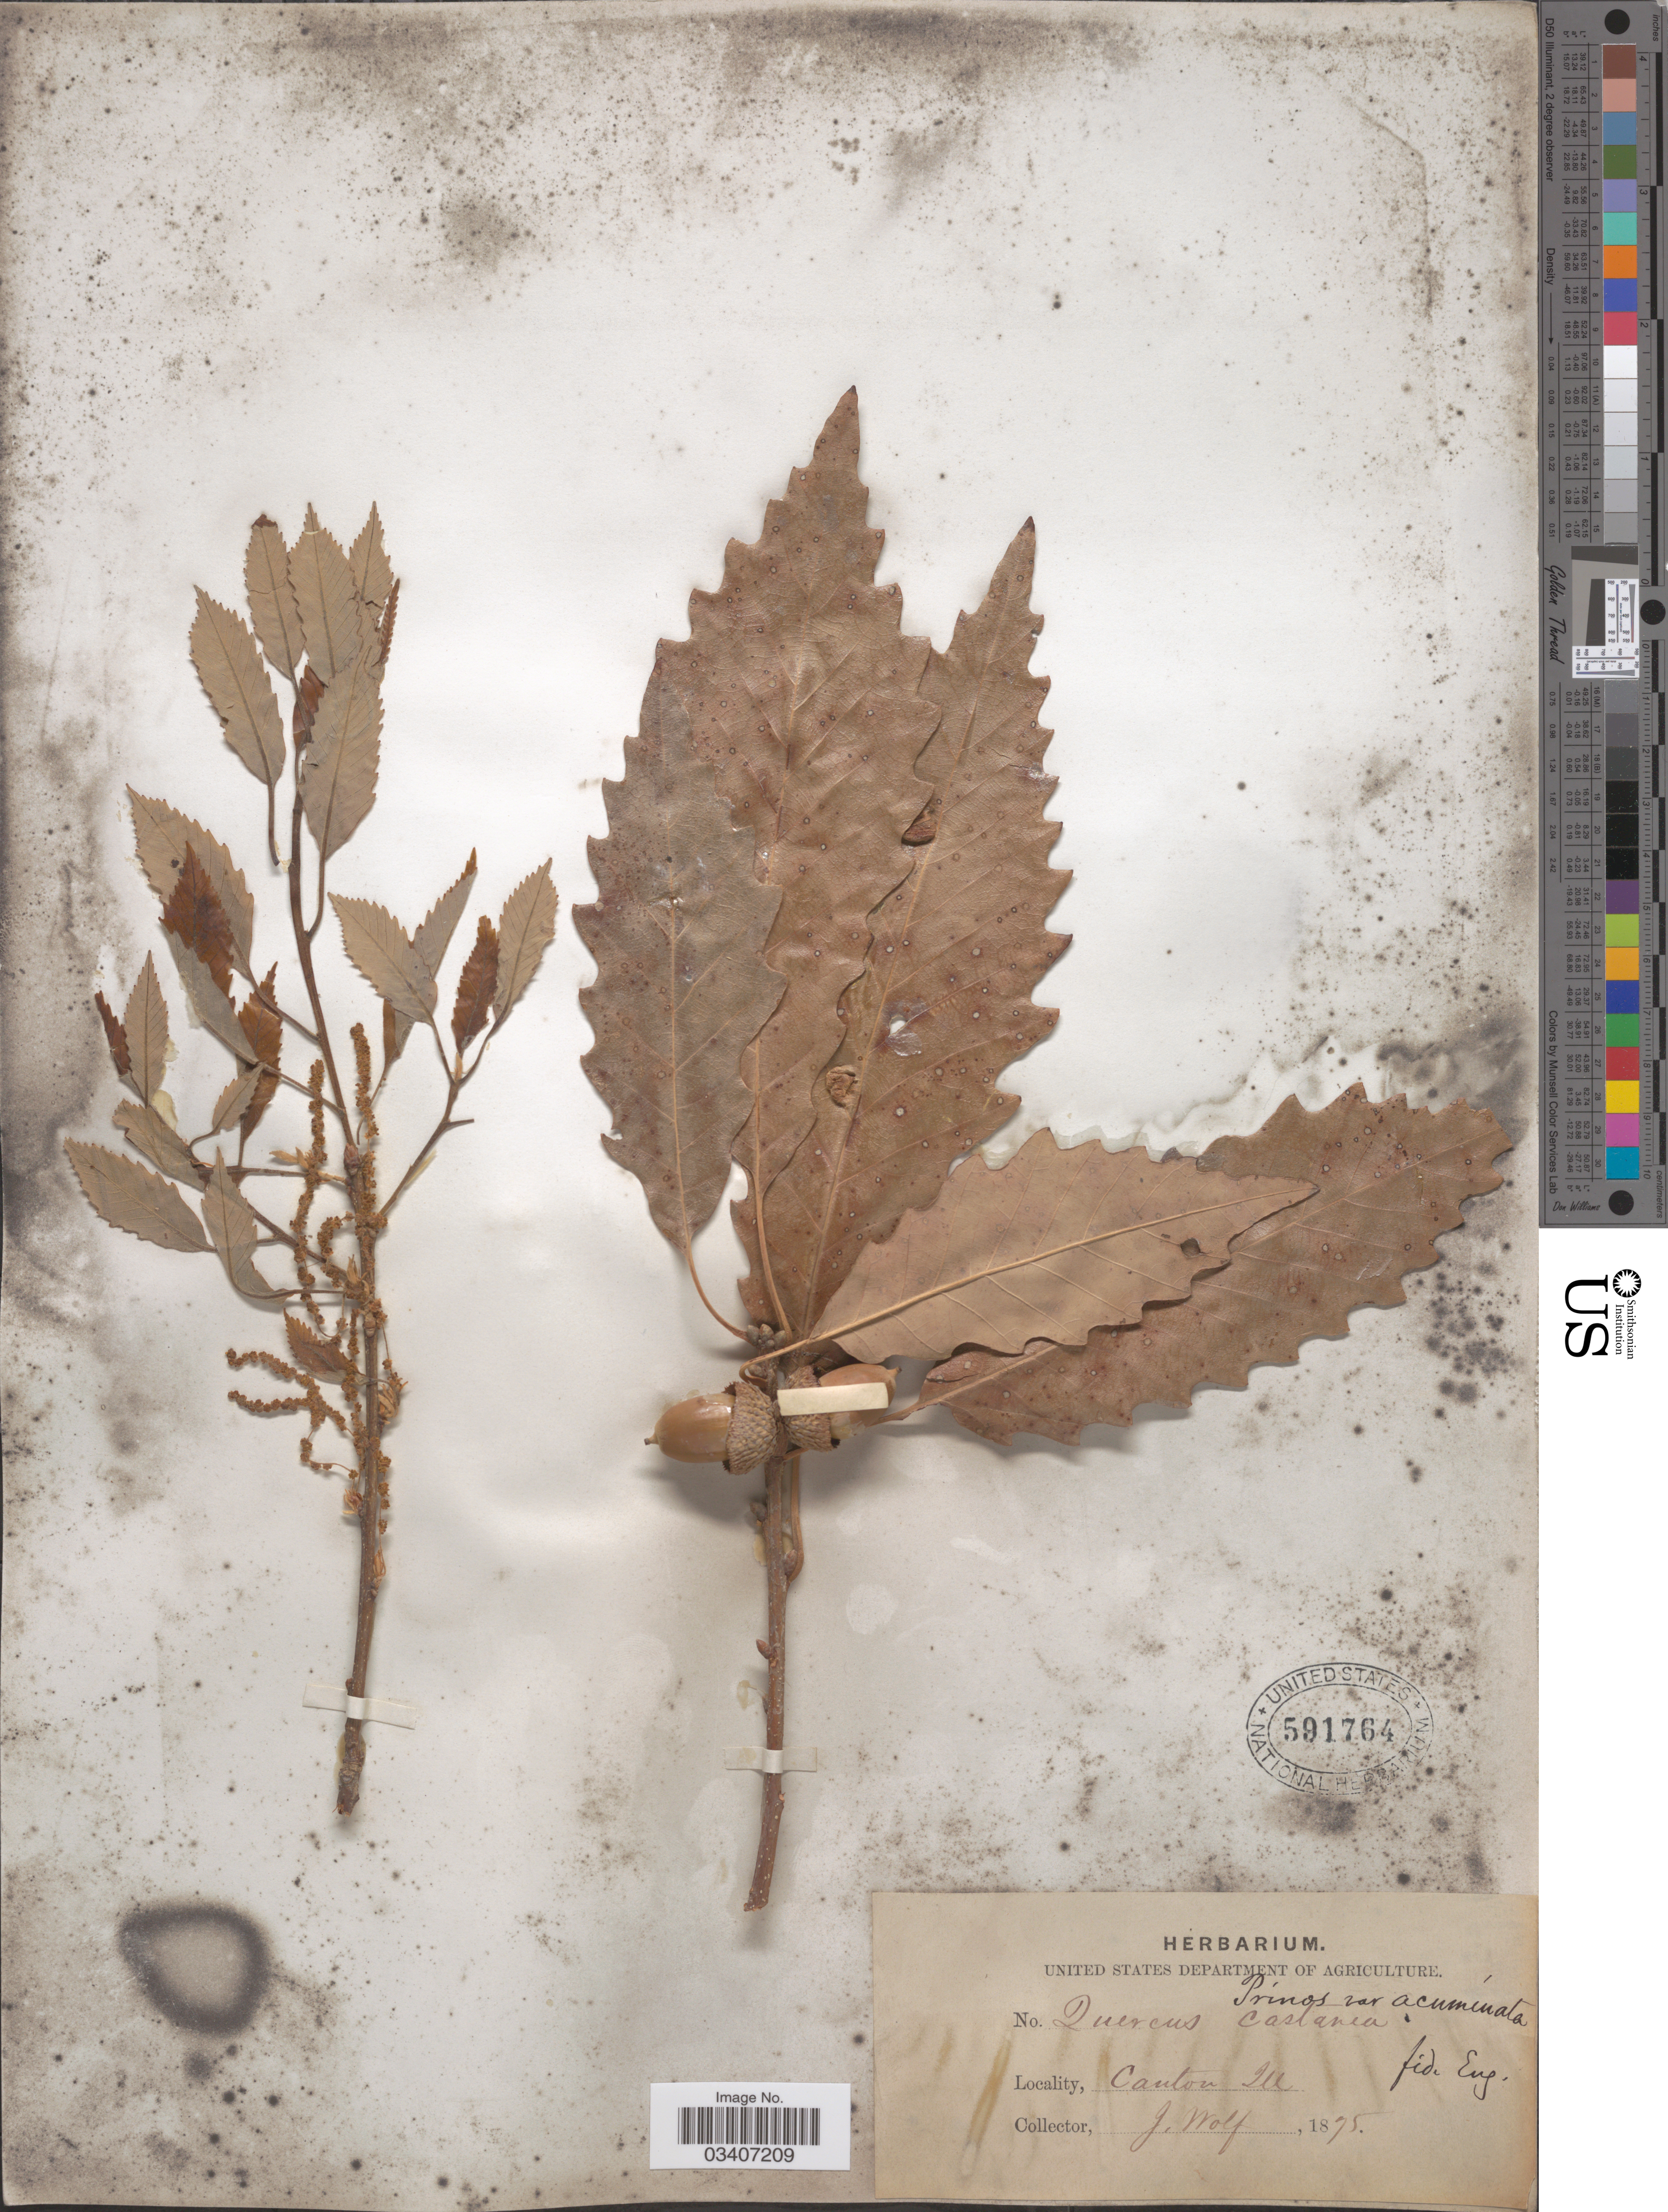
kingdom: Plantae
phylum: Tracheophyta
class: Magnoliopsida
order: Fagales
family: Fagaceae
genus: Quercus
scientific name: Quercus muehlenbergii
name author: Engelm.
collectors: J. Wolf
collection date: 1875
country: United States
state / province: Illinois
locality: Canton.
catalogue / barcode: US 591764